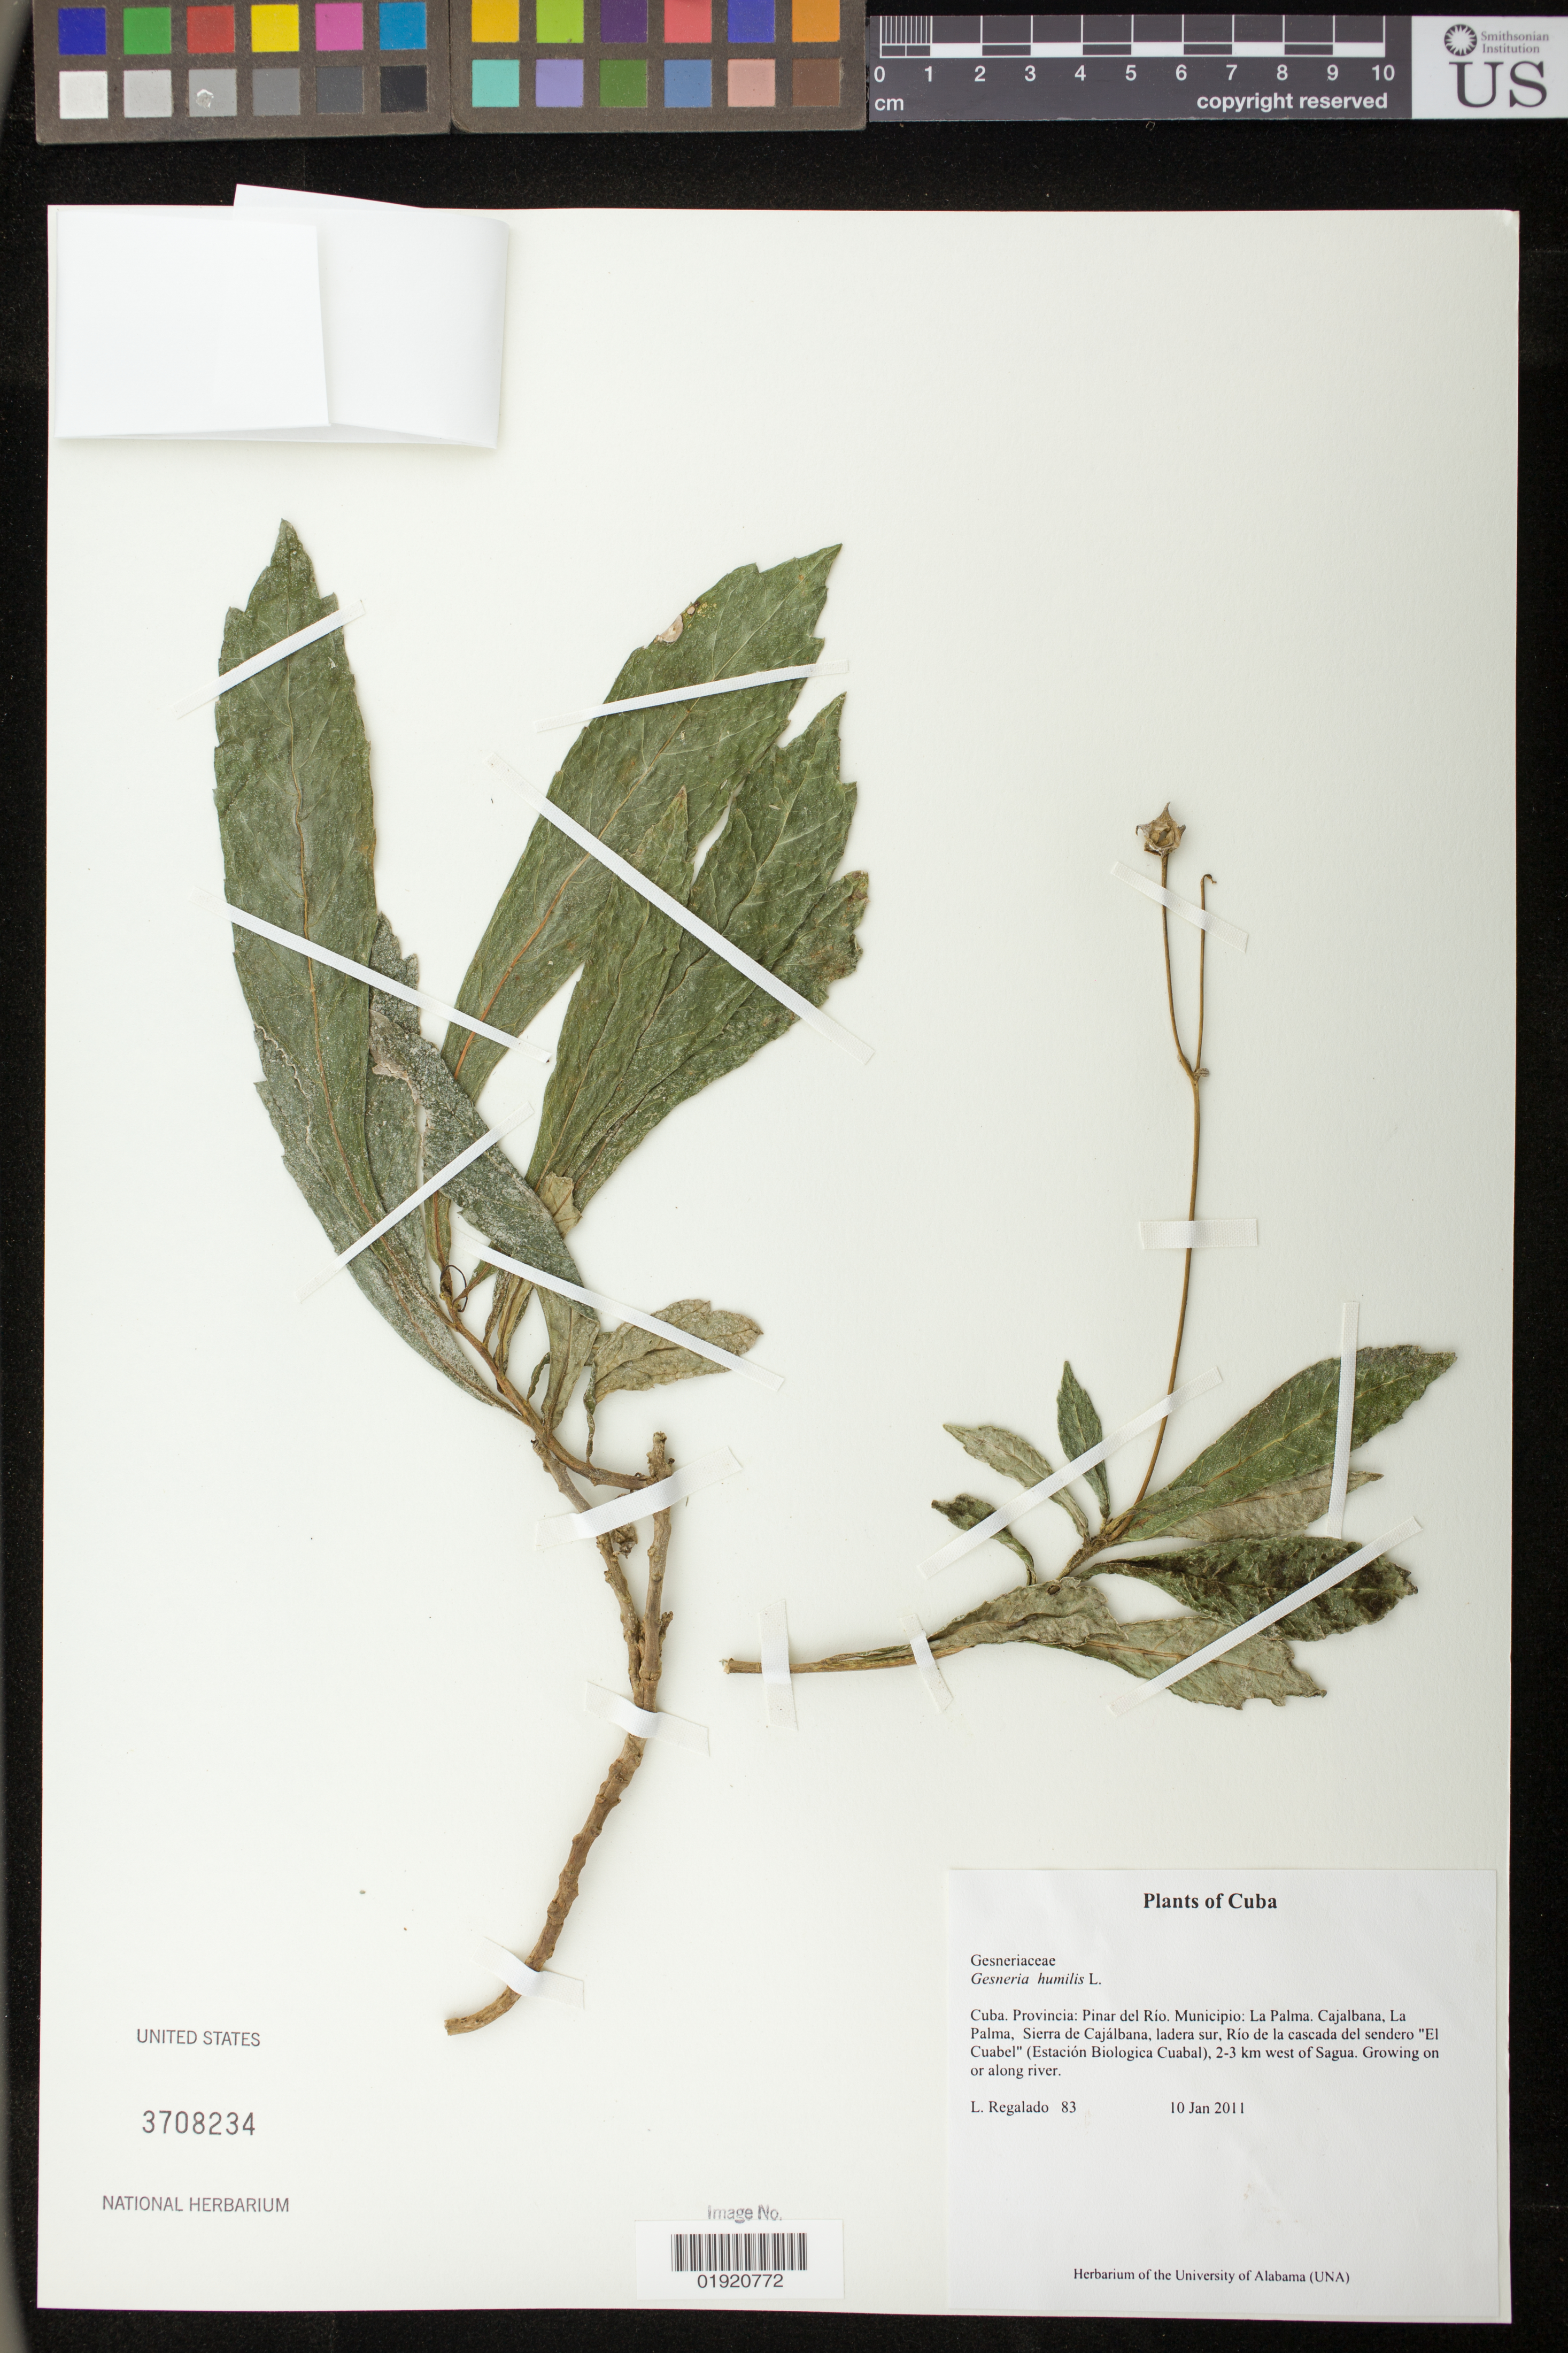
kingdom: Plantae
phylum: Tracheophyta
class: Magnoliopsida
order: Lamiales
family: Gesneriaceae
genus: Gesneria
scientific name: Gesneria humilis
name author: L.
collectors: L. Regalado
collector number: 83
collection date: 2011-01-10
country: Cuba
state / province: Pinar del Río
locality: Cuba. Provincia: Pinar del Rio. Municipio: La Palma. Cajalbana, La Palma, Sierra de Cajalbana, ladera sur, Rio de la cascada del sendero "El Cuabel" (Estacion Biologica Cuabal), 2-3 km west of Sagua.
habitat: Growing on or along river.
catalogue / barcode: US 3708234